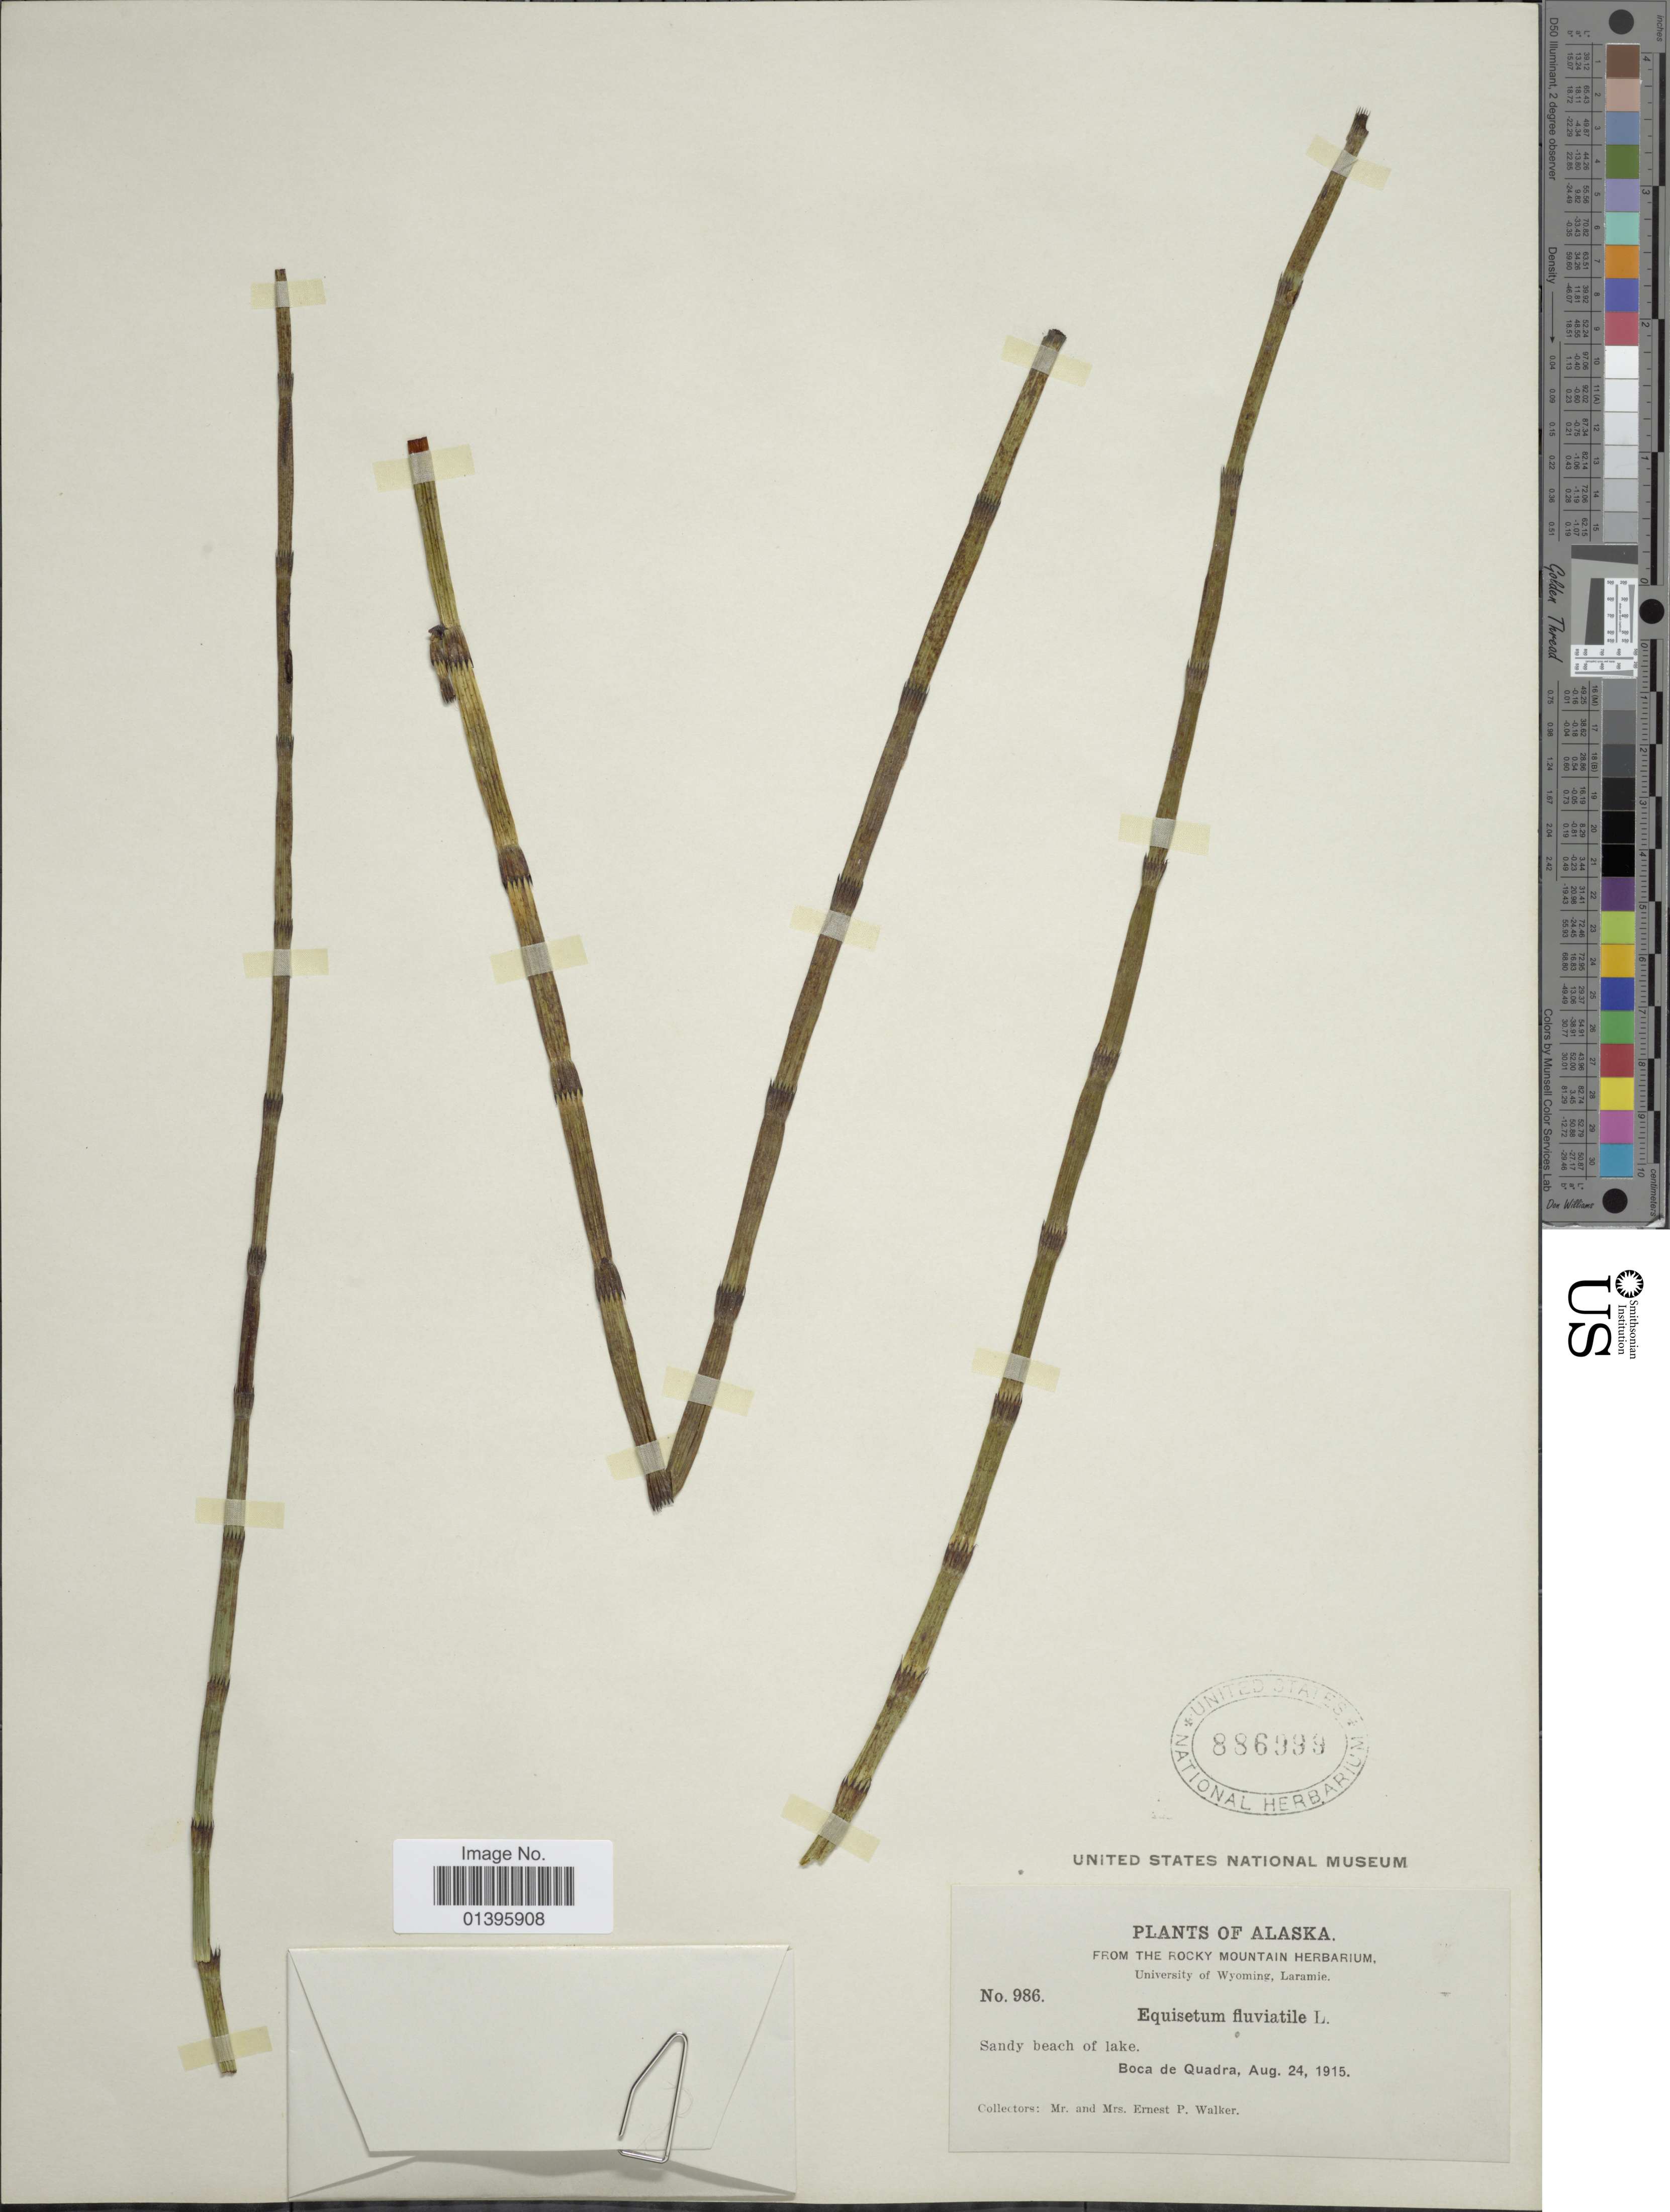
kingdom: Plantae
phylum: Tracheophyta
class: Polypodiopsida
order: Equisetales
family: Equisetaceae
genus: Equisetum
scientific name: Equisetum fluviatile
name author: L.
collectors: E. P. Walker & E. Walker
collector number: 986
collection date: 1915-08-24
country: United States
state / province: Alaska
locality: Boca de Quadra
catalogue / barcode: US 886999